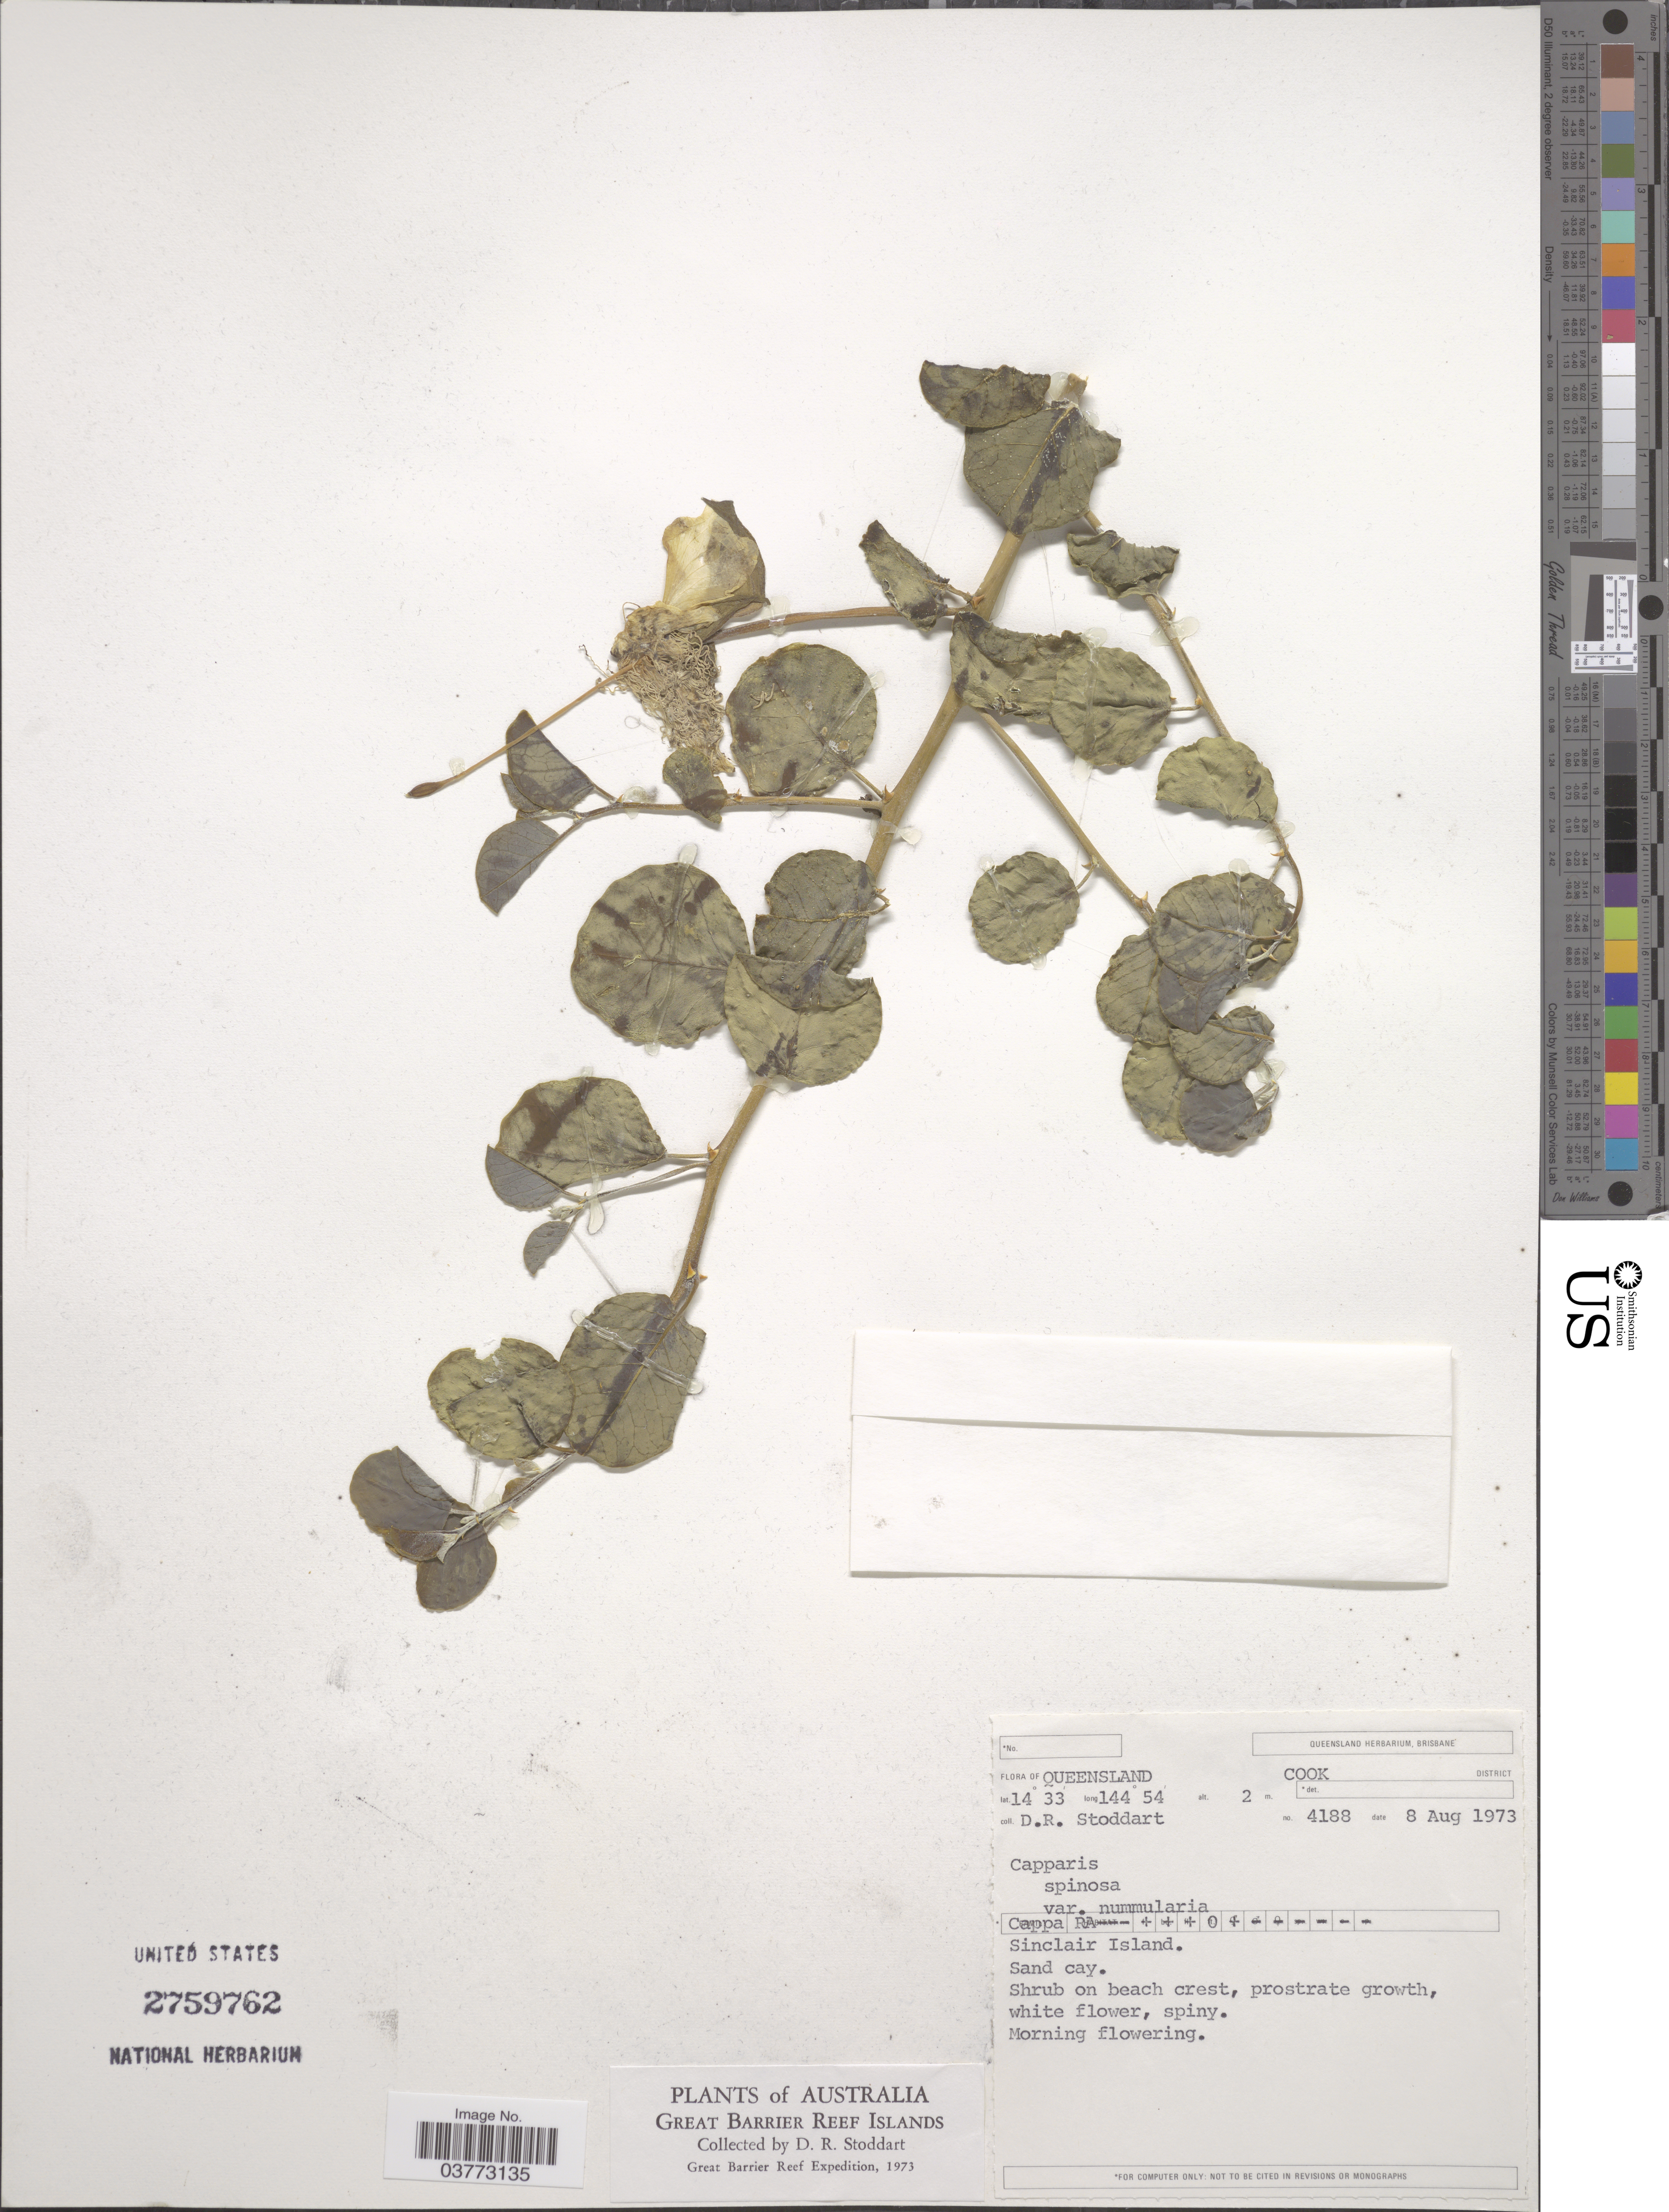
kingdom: Plantae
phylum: Tracheophyta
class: Magnoliopsida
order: Brassicales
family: Capparaceae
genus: Capparis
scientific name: Capparis spinosa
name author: L.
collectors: D. R. Stoddart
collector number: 4188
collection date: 1973-08-08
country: Australia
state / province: Queensland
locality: Cook District. Sinclair Island.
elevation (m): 2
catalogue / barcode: US 2759762